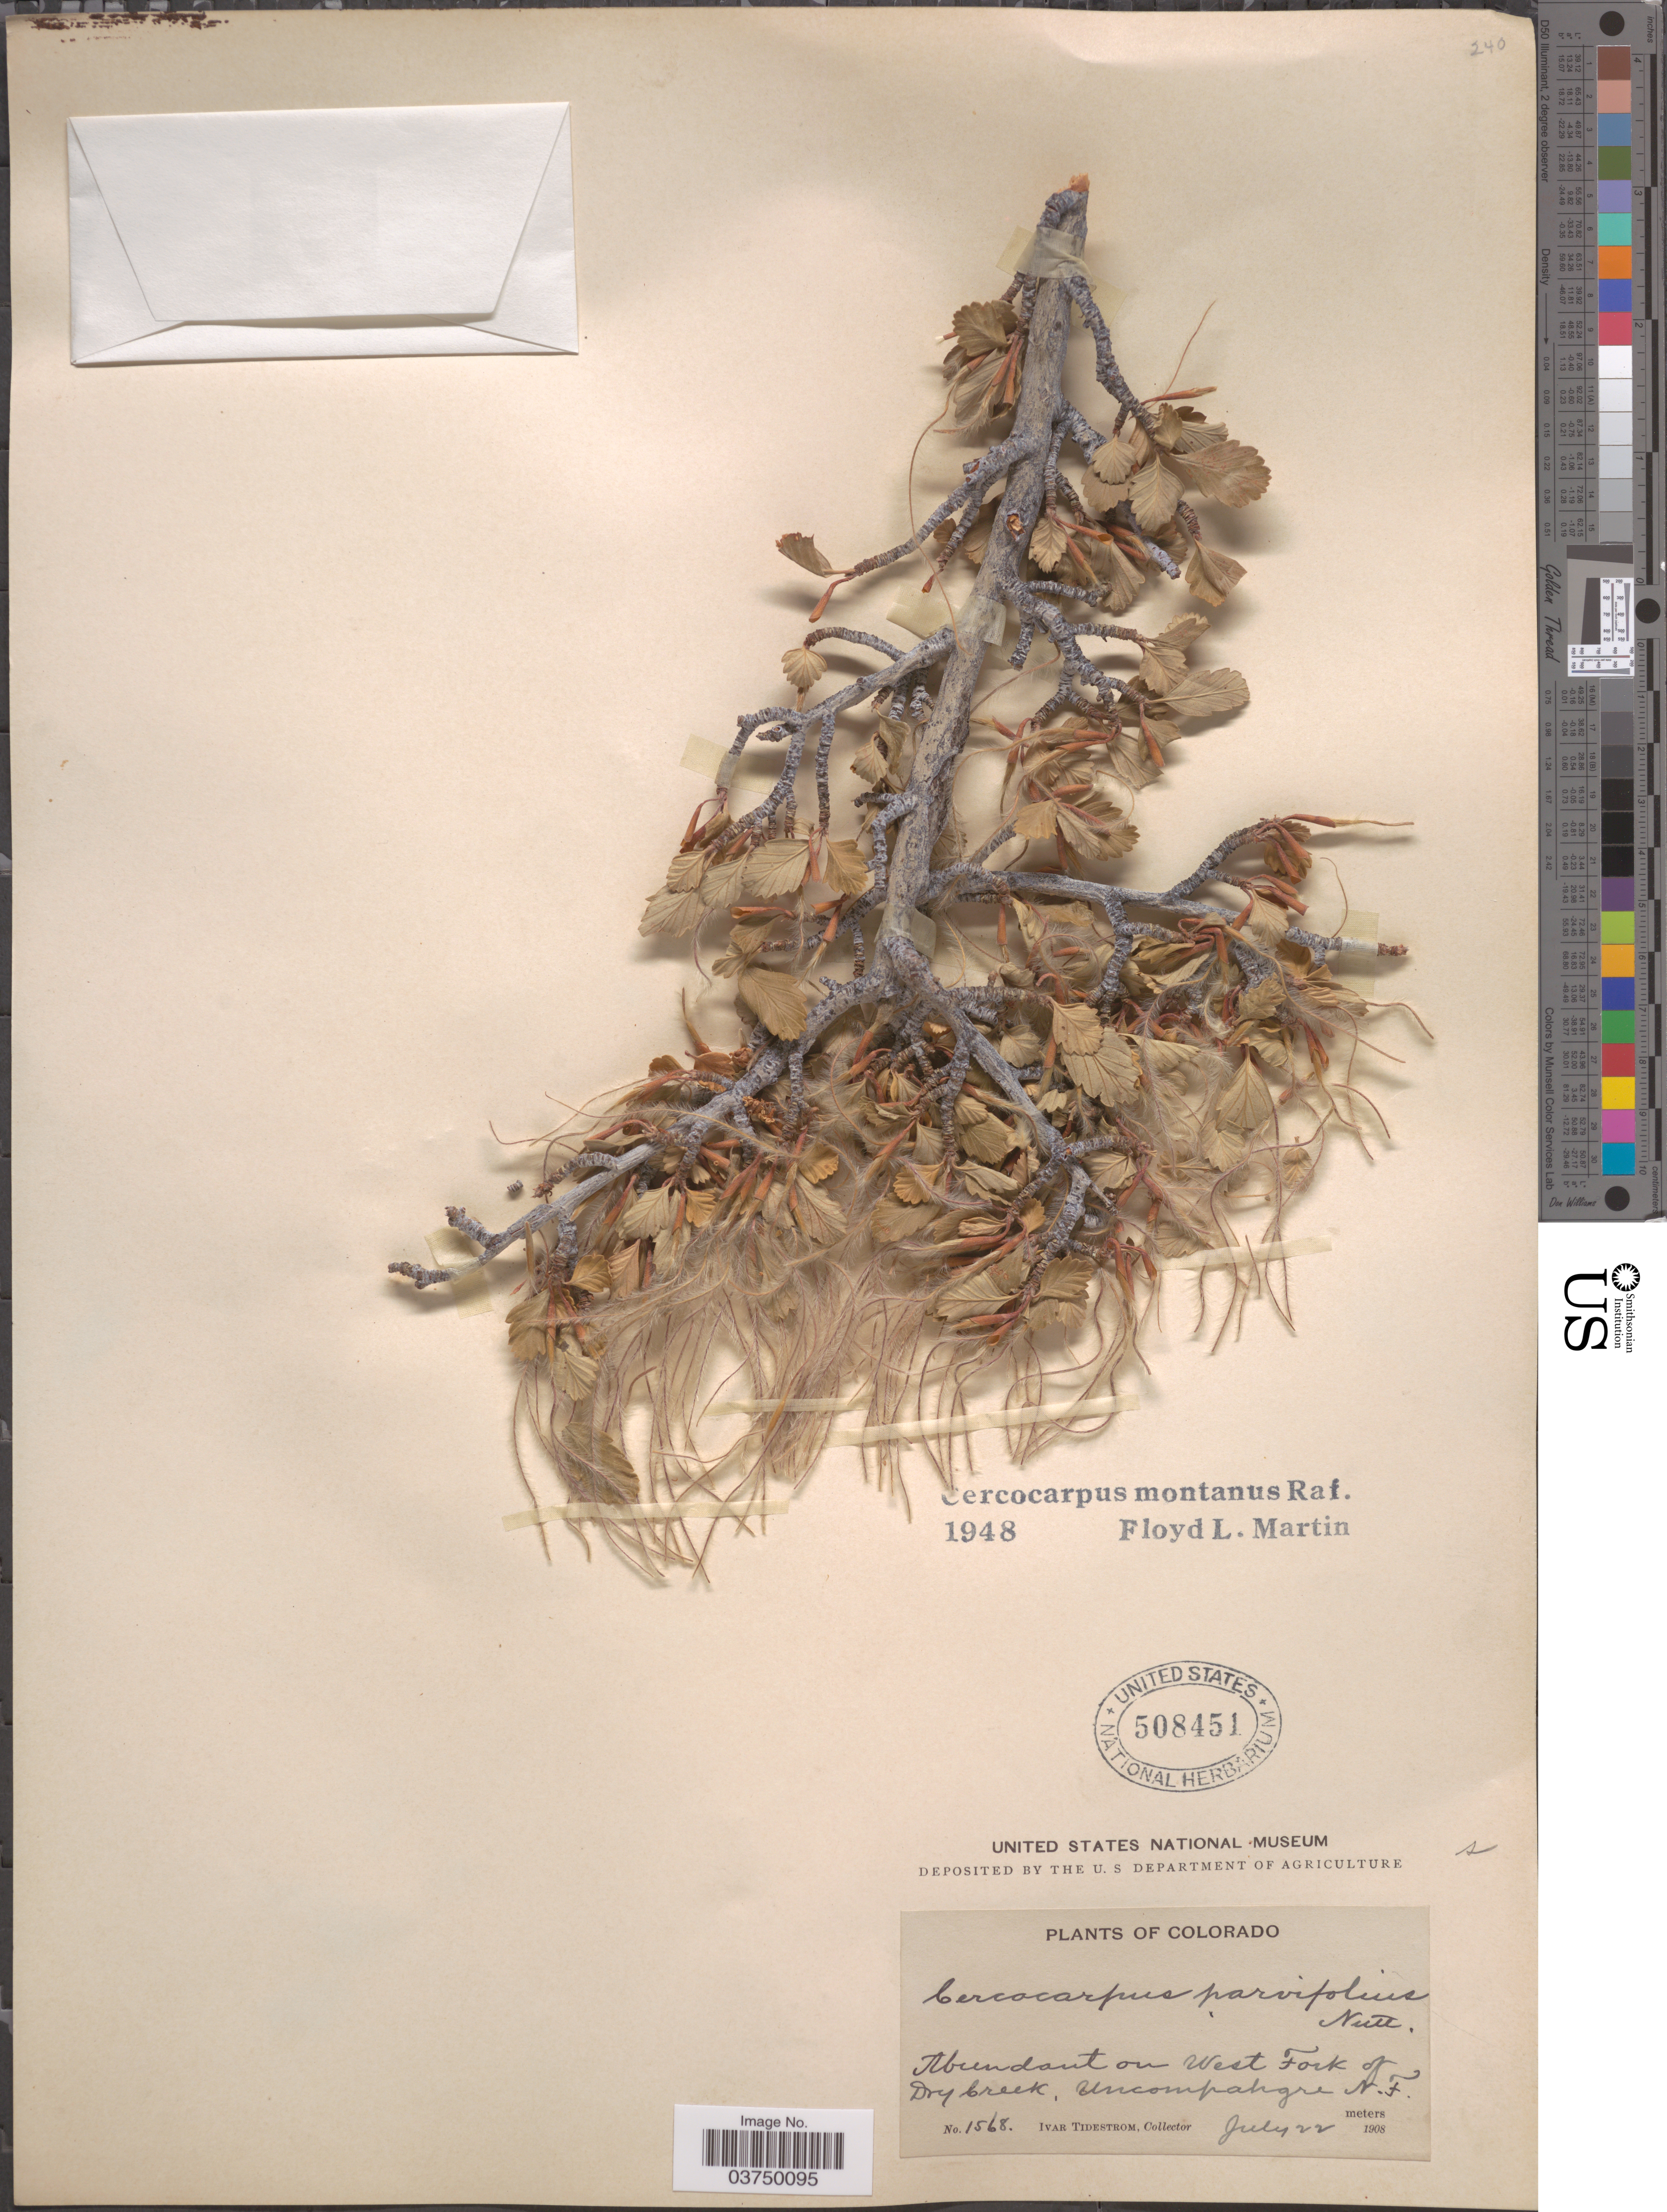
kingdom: Plantae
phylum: Tracheophyta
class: Magnoliopsida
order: Rosales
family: Rosaceae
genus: Cercocarpus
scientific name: Cercocarpus montanus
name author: Raf.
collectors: I. F. Tidestrom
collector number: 1568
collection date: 1908-07-22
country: United States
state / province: Colorado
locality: On West Fork of Dry Creek, Uncompahgre N. F.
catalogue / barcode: US 508451